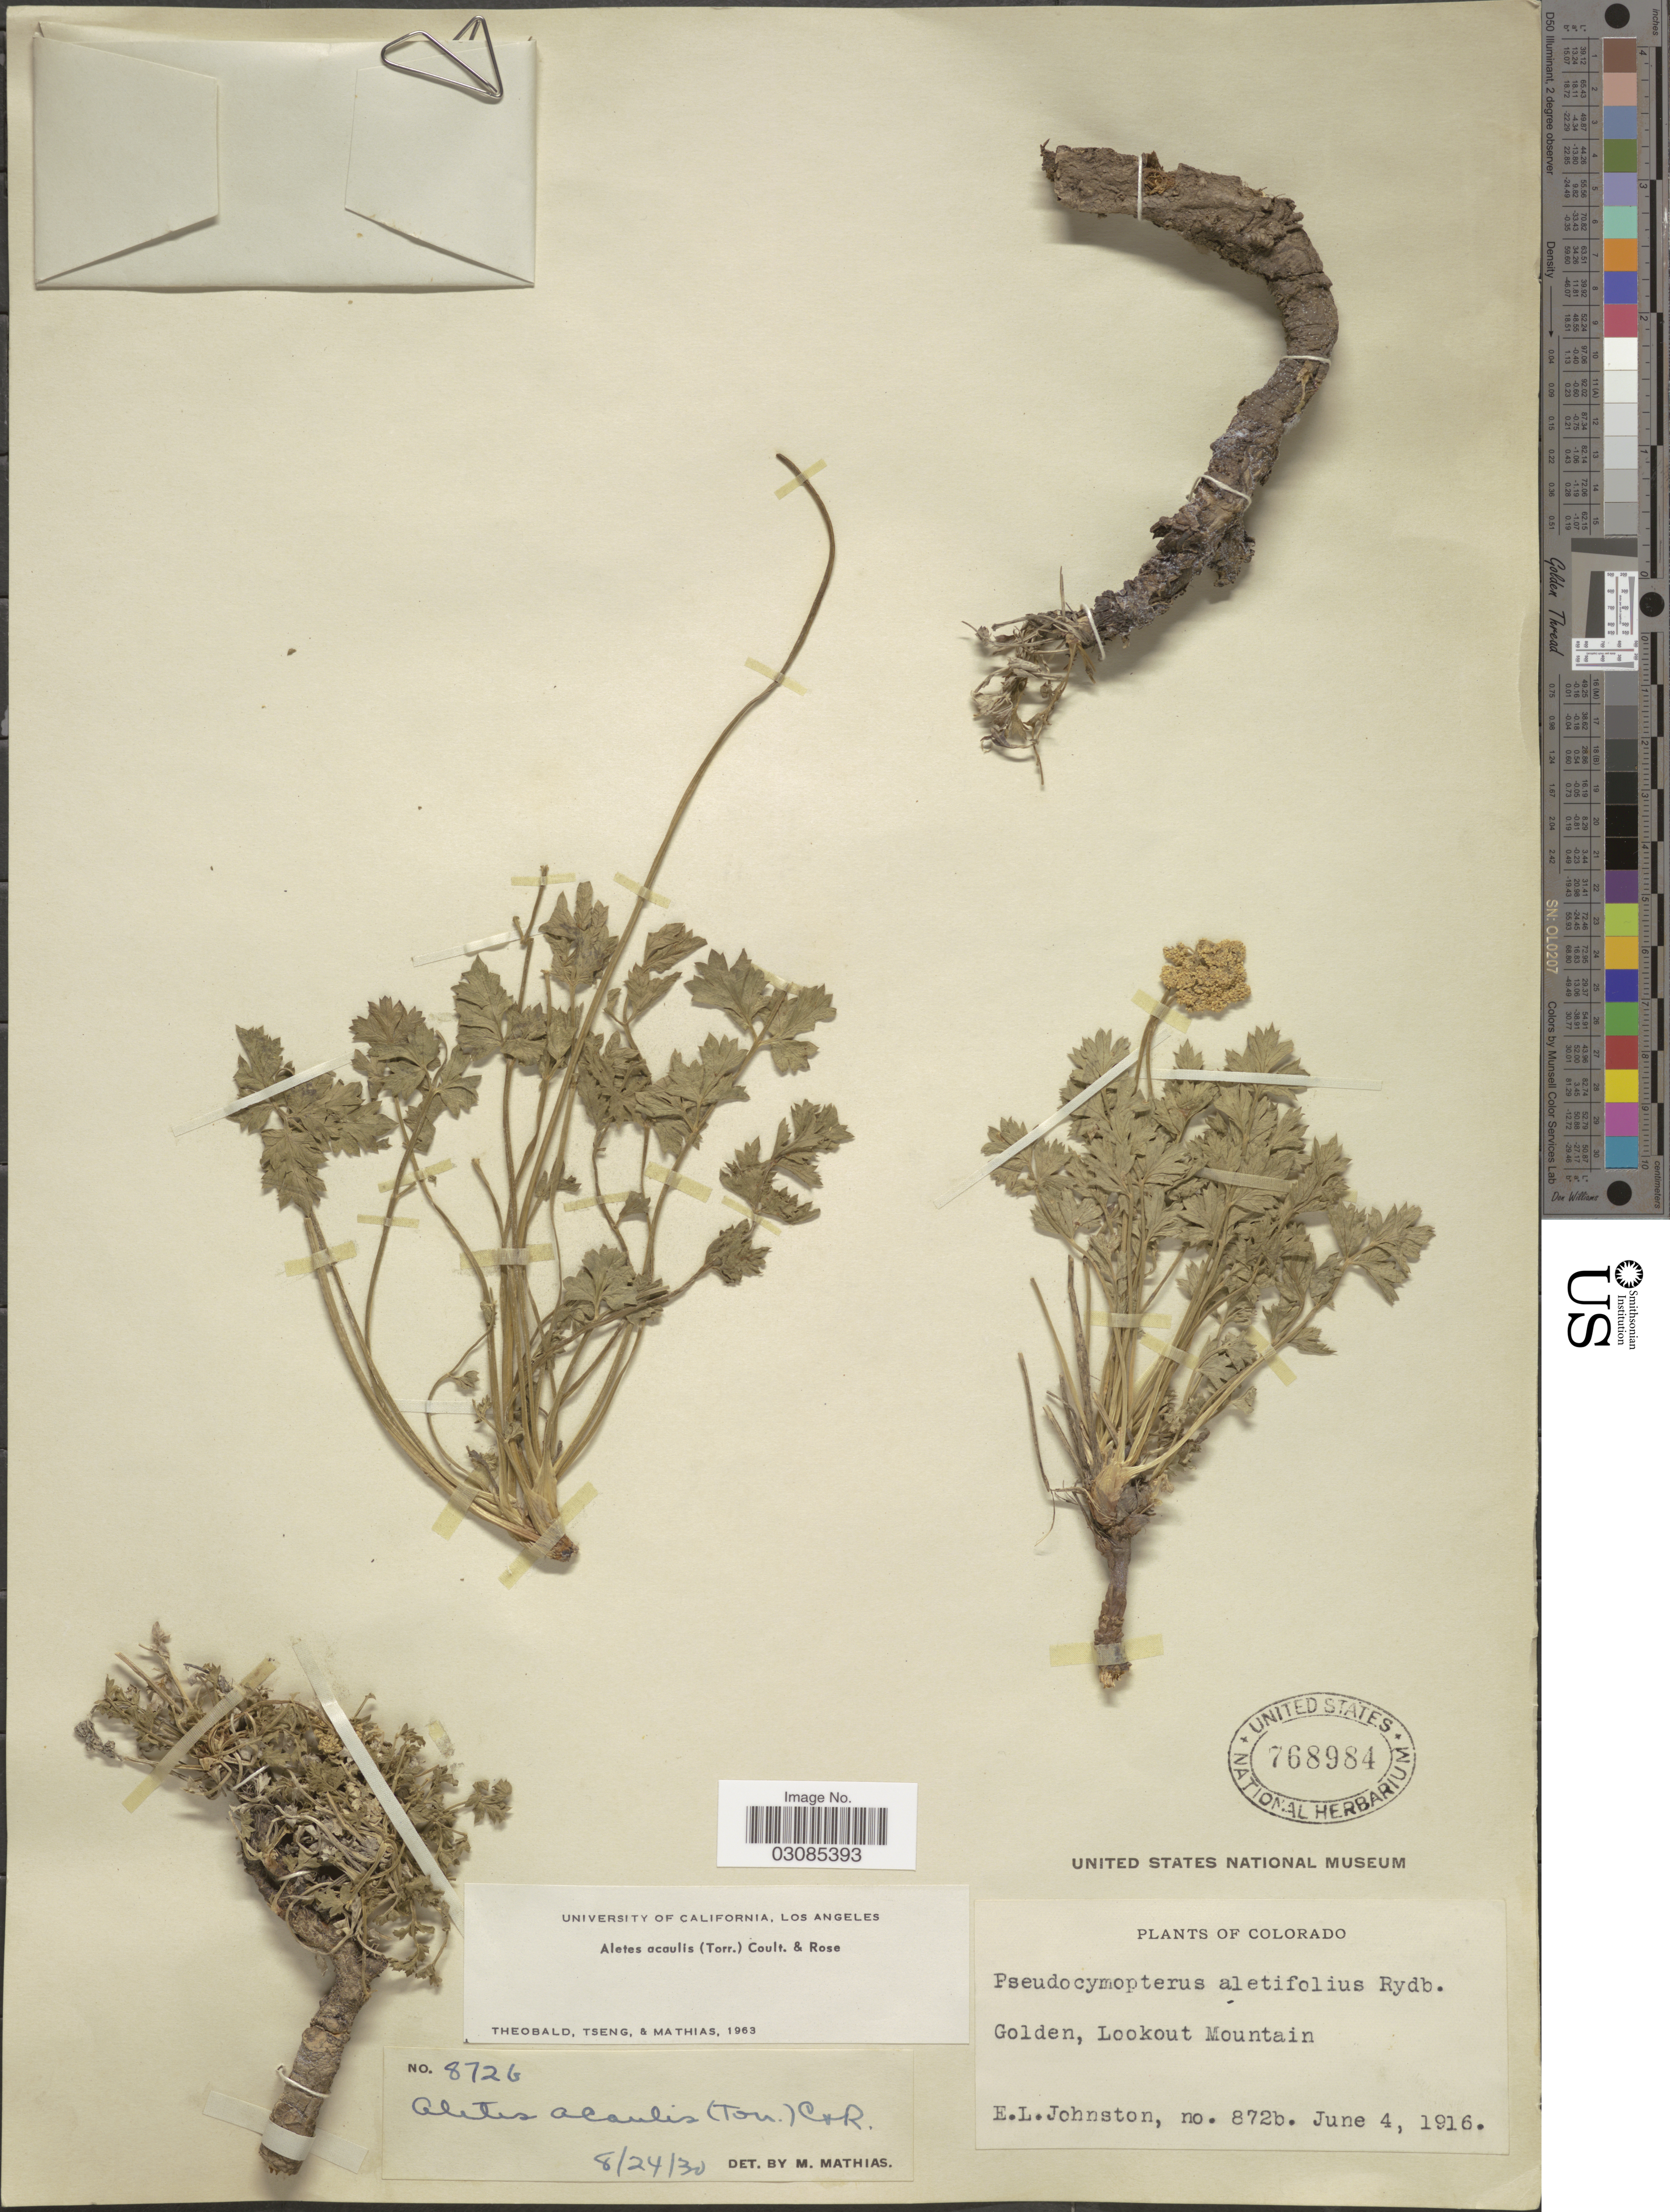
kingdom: Plantae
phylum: Tracheophyta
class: Magnoliopsida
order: Apiales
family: Apiaceae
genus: Aletes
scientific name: Aletes acaulis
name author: (Torr.) J.M. Coult. & Rose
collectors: E. L. Johnston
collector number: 872b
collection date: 1916-06-04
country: United States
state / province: Colorado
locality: Golden, Lookout Mountain.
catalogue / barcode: US 768984